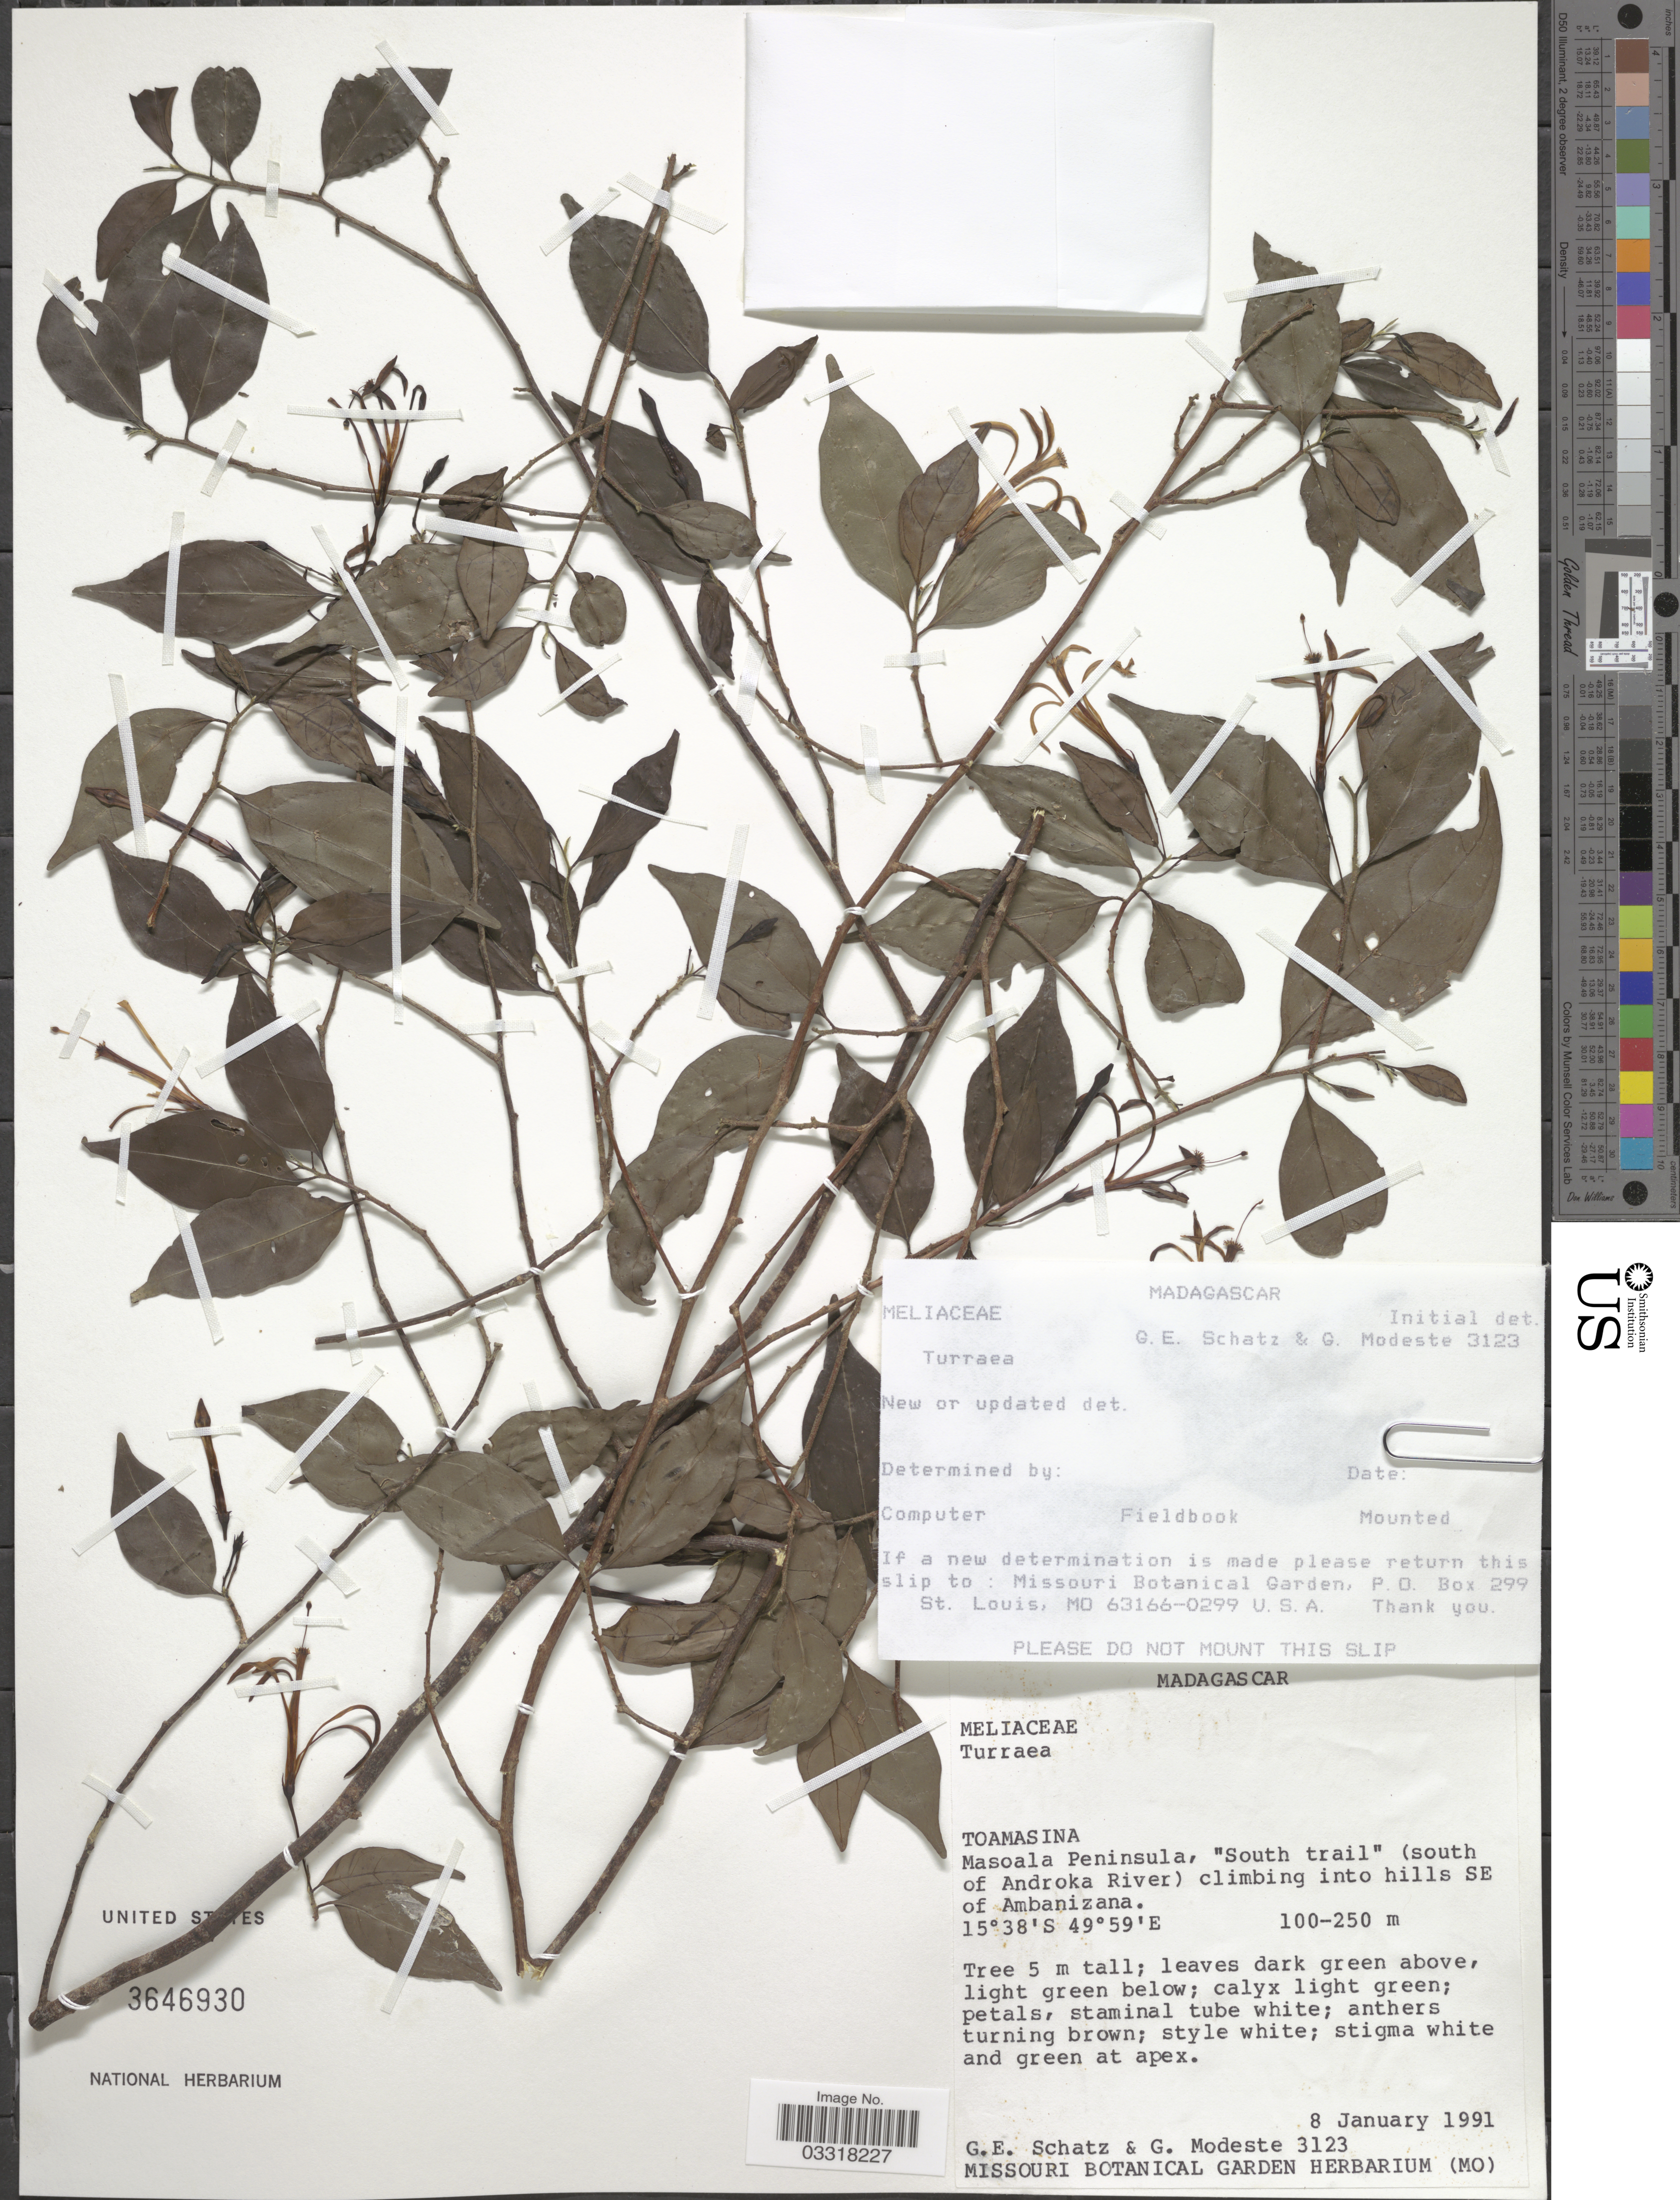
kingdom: Plantae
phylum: Tracheophyta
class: Magnoliopsida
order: Sapindales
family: Meliaceae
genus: Turraea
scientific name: Turraea sp.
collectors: G. Schatz & G. Modeste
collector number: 3123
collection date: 1991-01-08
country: Madagascar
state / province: Analanjirofo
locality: Masoala Peninsula, "South trail" (south of Androka River) climbing into hills SE of Ambanizana.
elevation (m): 100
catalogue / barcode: US 3646930